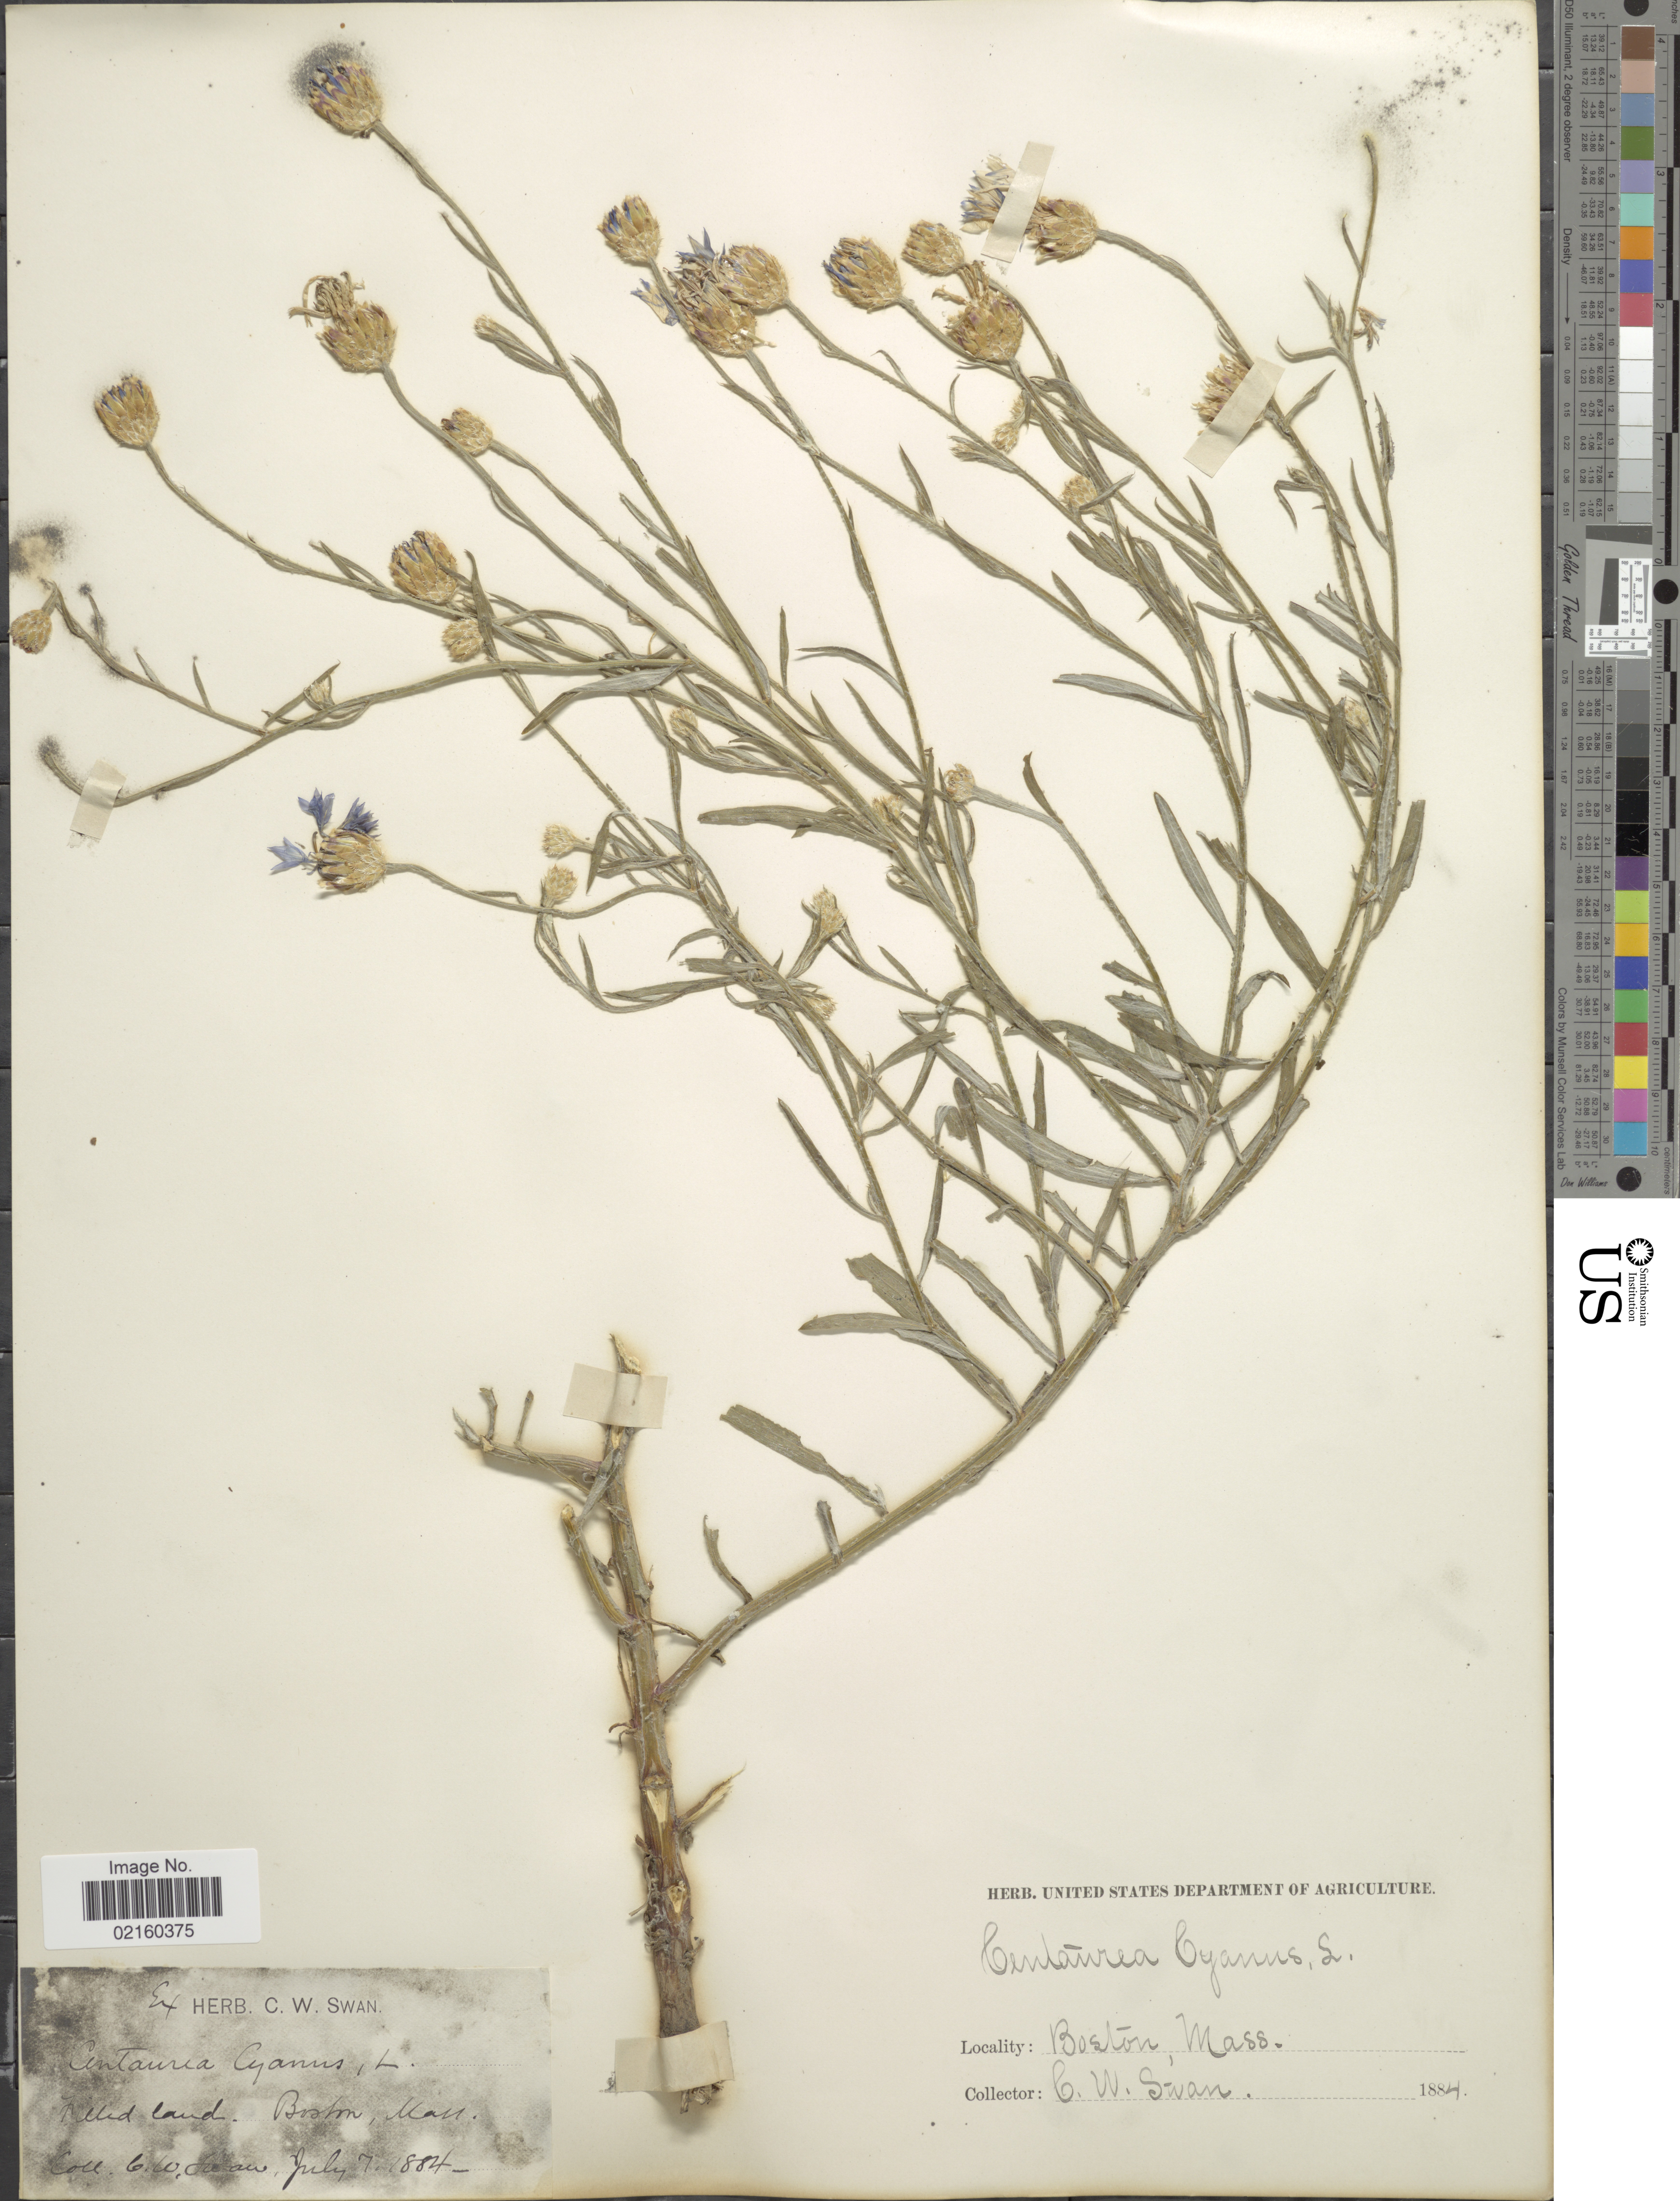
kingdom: Plantae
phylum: Tracheophyta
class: Magnoliopsida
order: Asterales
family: Asteraceae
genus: Centaurea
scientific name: Centaurea cyanus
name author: L.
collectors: C. Swan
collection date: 1884-07-07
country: United States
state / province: Massachusetts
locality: Boston, Mass.